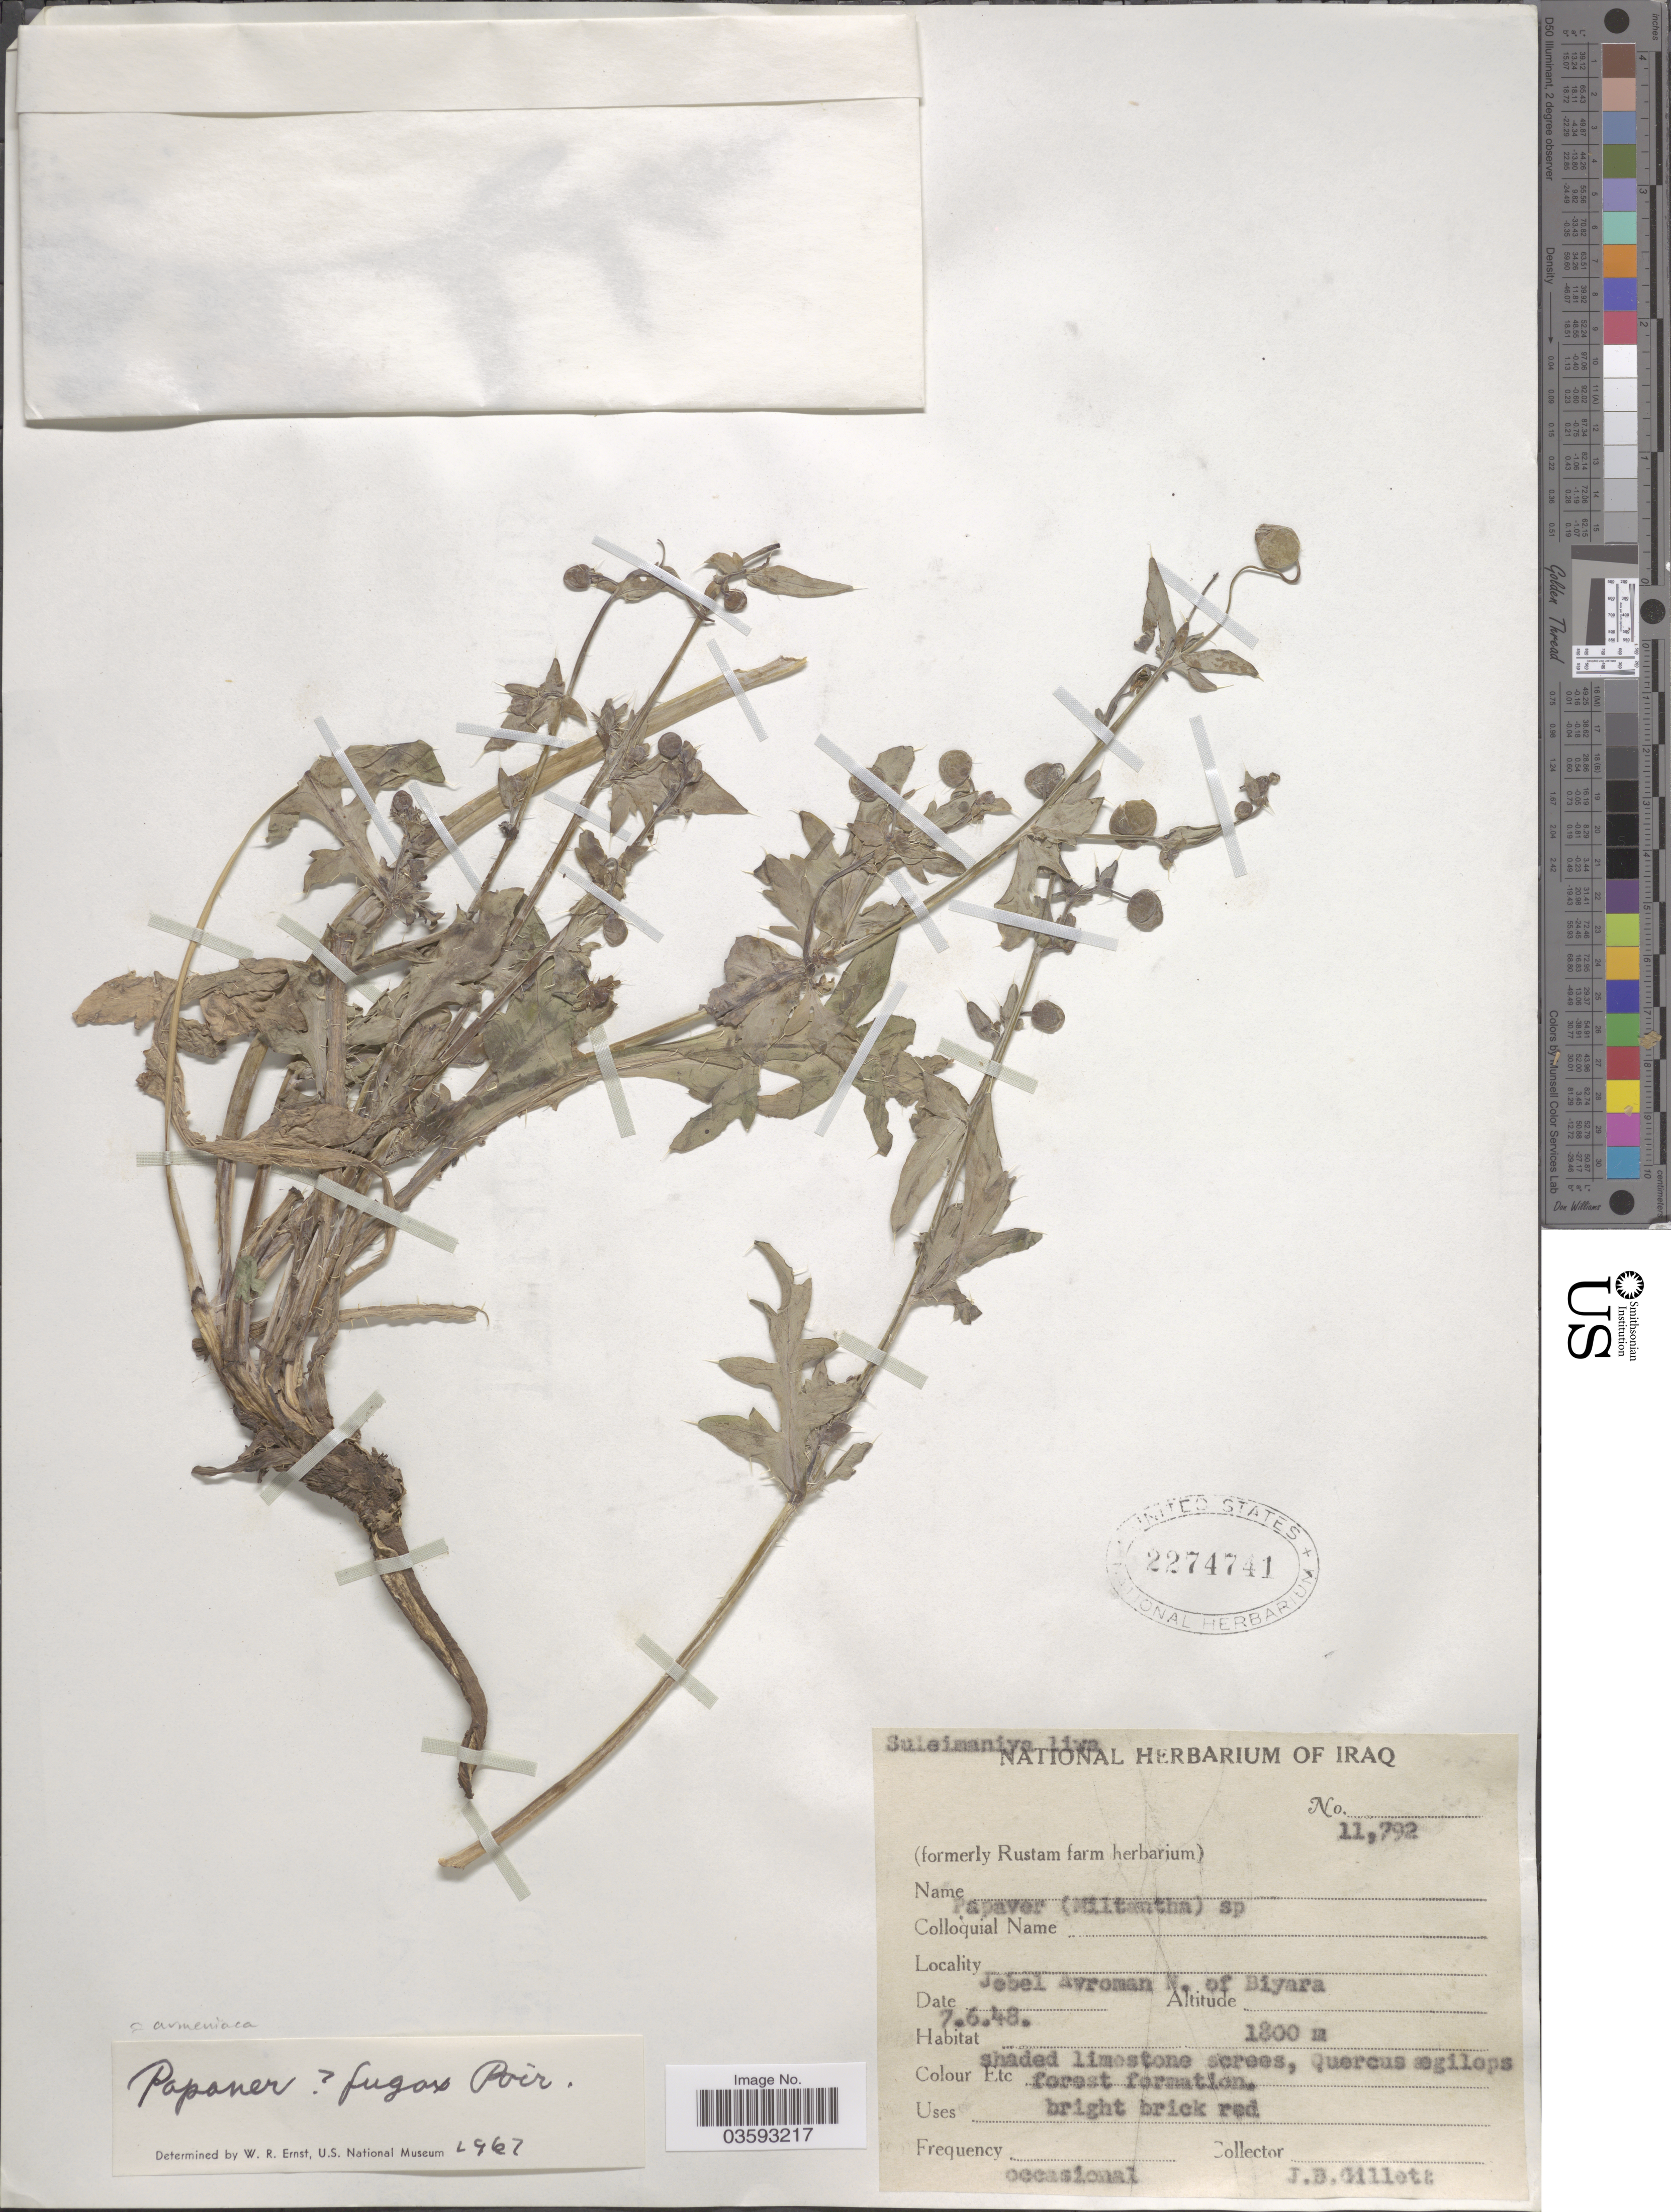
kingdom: Plantae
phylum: Tracheophyta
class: Magnoliopsida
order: Ranunculales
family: Papaveraceae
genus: Papaver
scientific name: Papaver armeniacum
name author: (L.) DC.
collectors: J. B. Gillett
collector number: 11792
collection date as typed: Transcribed d/m/y: 7/6/48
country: Iraq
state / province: As Sulaymānīyah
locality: Suleimaniya liwa. Jebel Avroman N. of Biyara.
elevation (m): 1800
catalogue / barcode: US 2274741